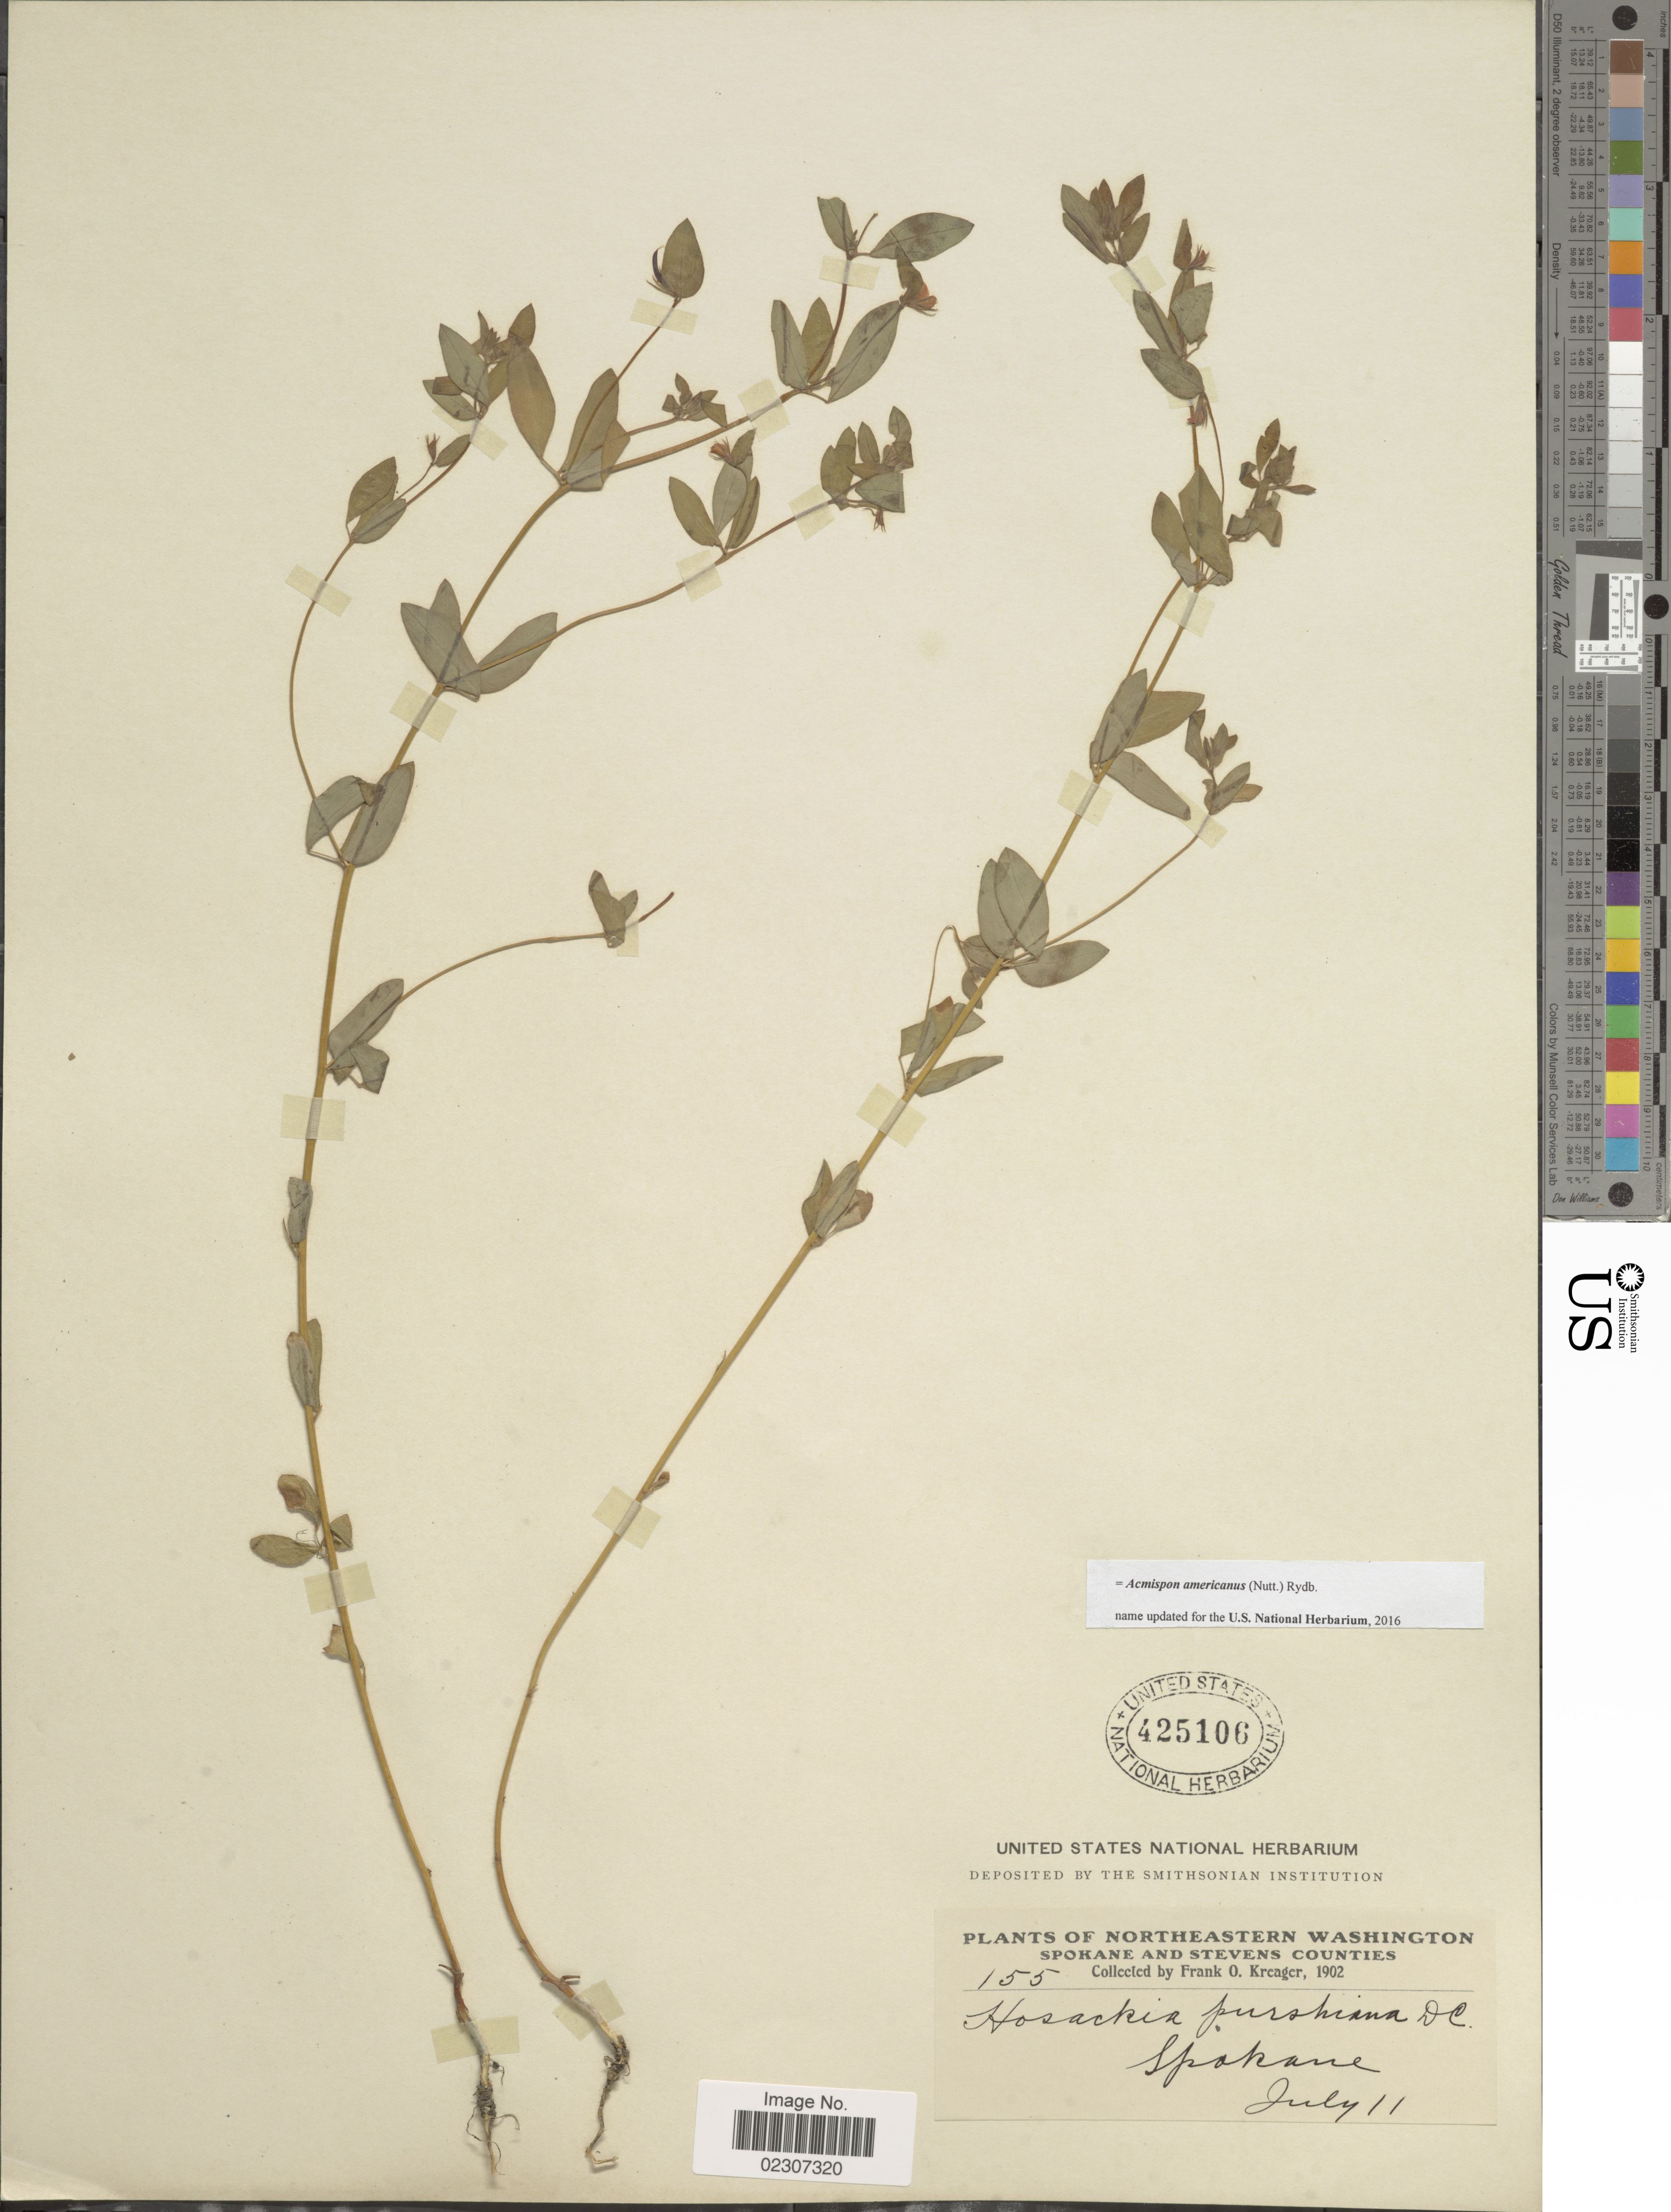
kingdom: Plantae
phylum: Tracheophyta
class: Magnoliopsida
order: Fabales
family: Fabaceae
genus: Acmispon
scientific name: Acmispon americanus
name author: (Nutt.) Rydb.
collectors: F. Kreager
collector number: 155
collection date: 1902-07-11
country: United States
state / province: Washington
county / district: Spokane / Stevens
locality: Northeastern Washington, Spokane and stevens counties, Spokane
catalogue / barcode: US 425106